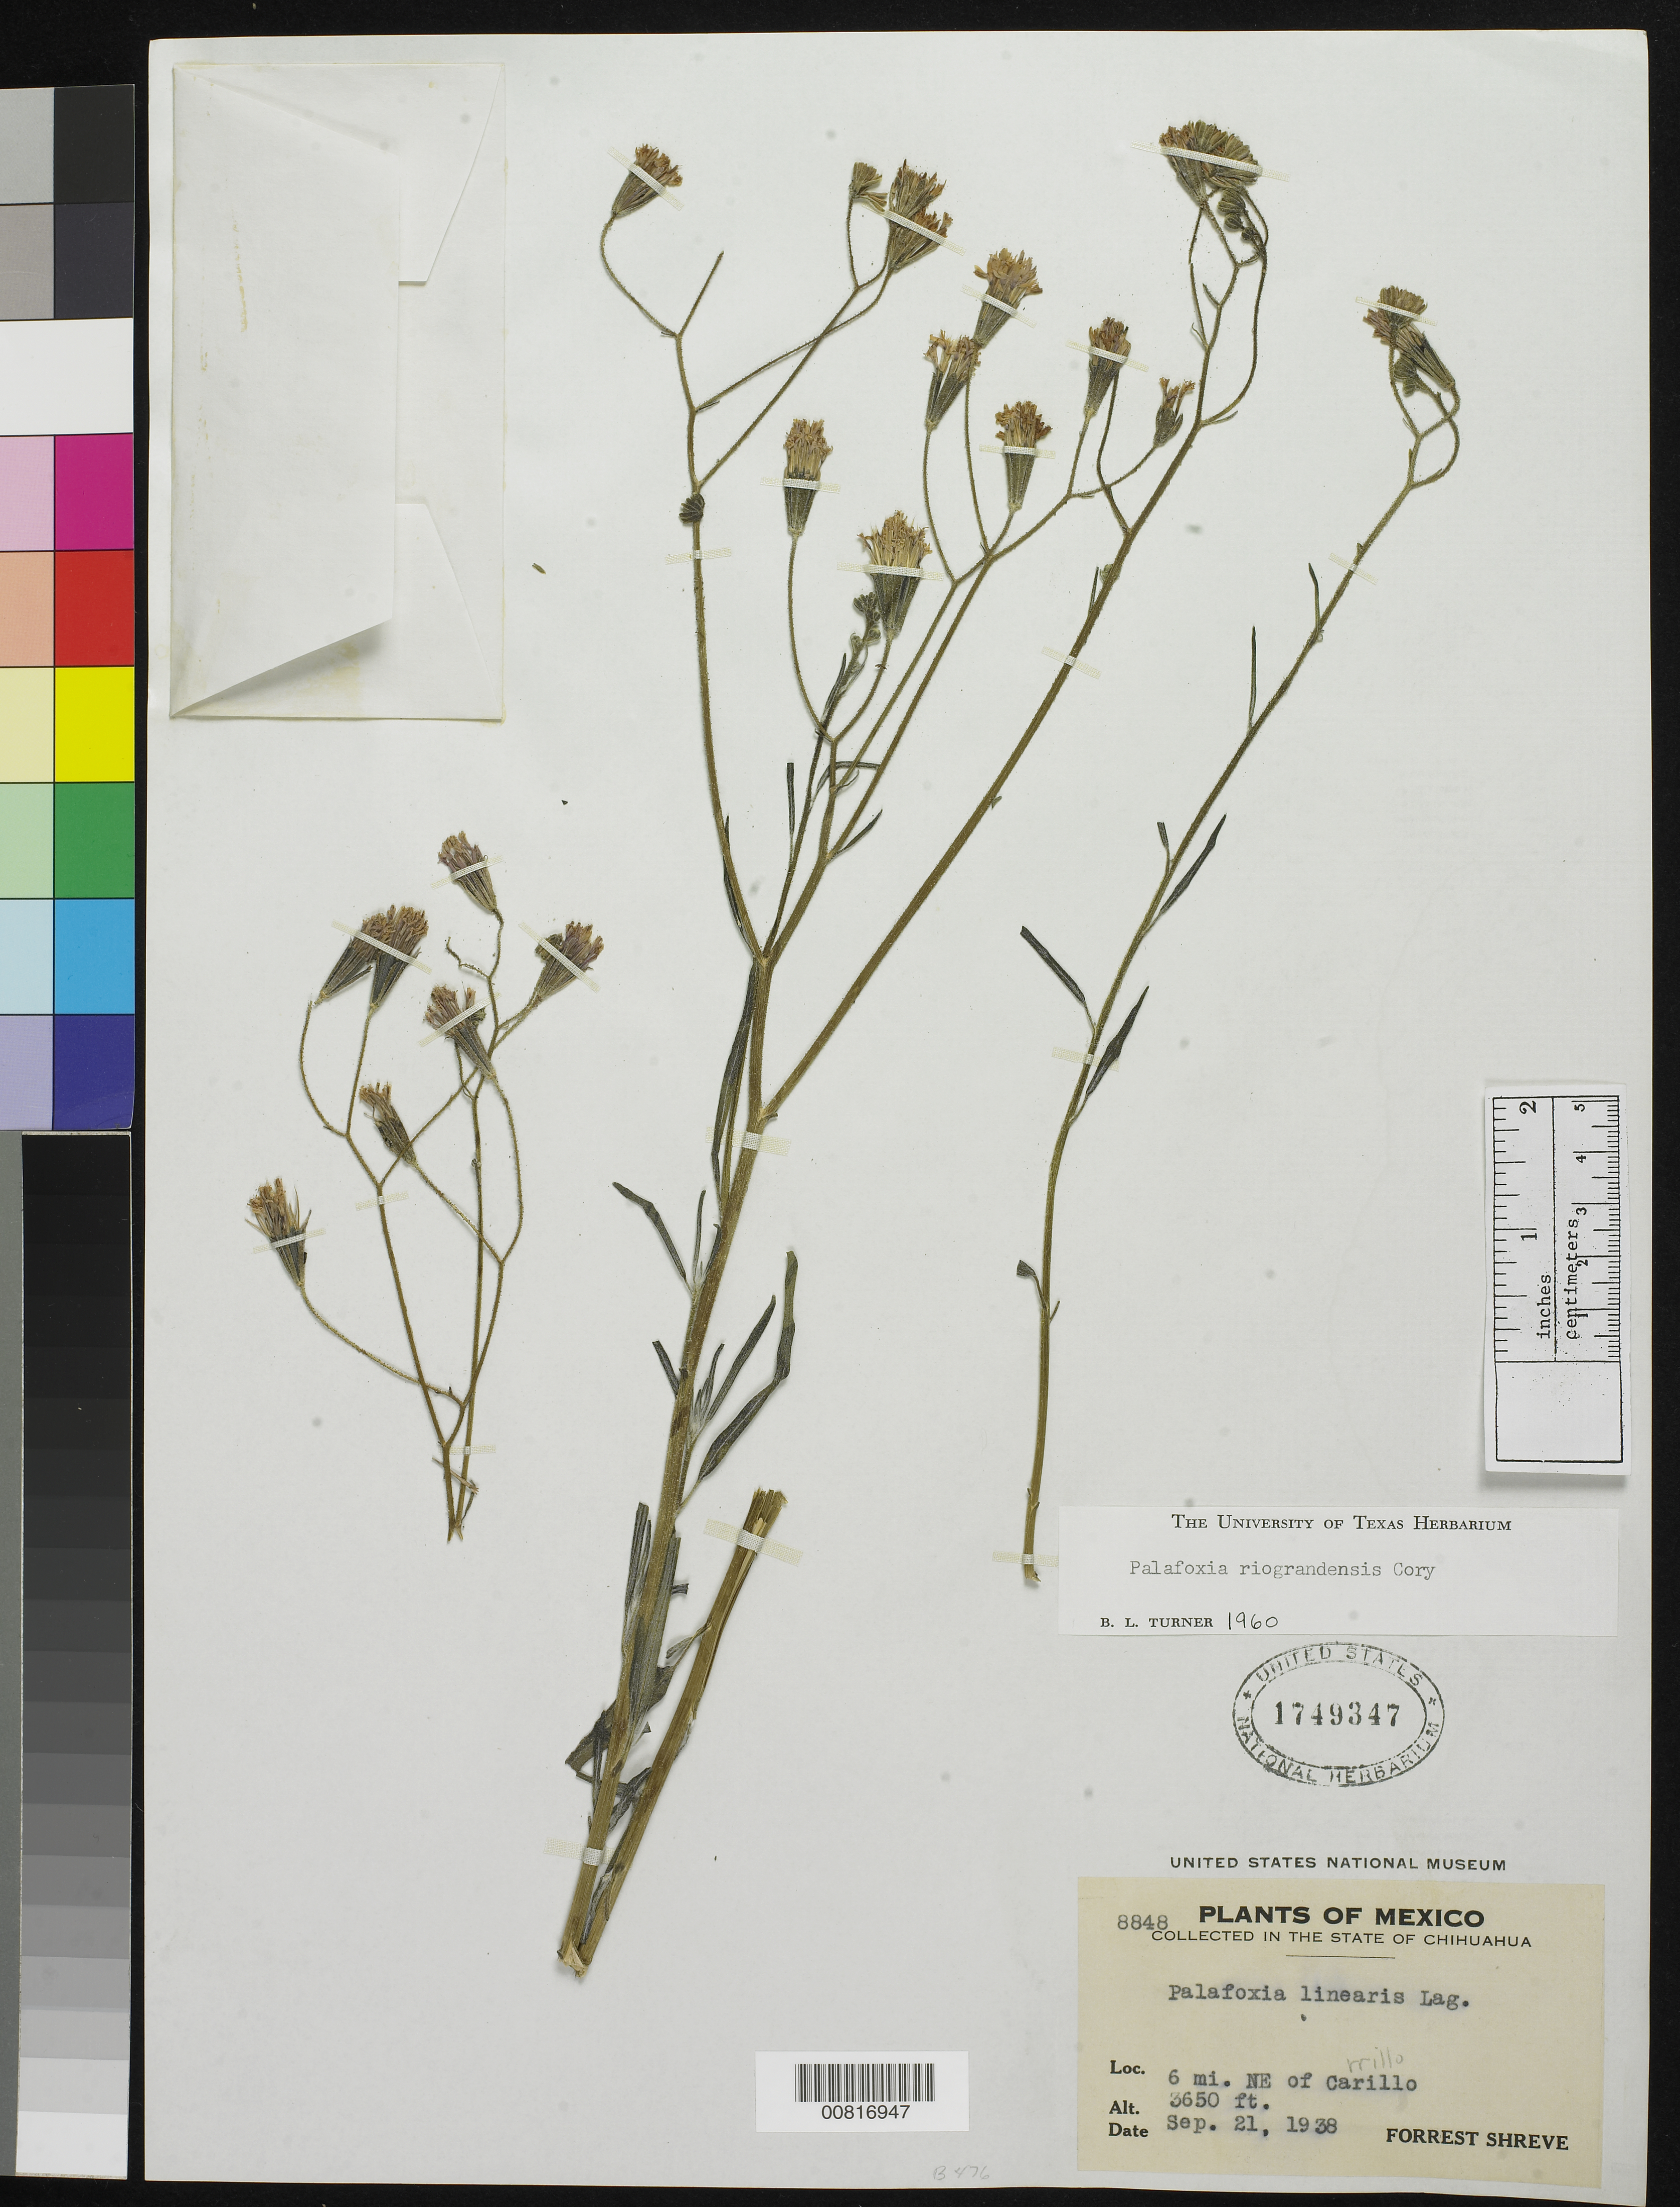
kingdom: Plantae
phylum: Tracheophyta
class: Magnoliopsida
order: Asterales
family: Asteraceae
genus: Palafoxia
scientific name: Palafoxia riograndensis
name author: Cory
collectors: F. Shreve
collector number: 8848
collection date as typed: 21 Sep 1938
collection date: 1938-09-21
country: Mexico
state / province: Chihuahua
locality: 6 mi. NE of Carrillo, Chihuahua.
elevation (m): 1113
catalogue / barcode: US 1749347